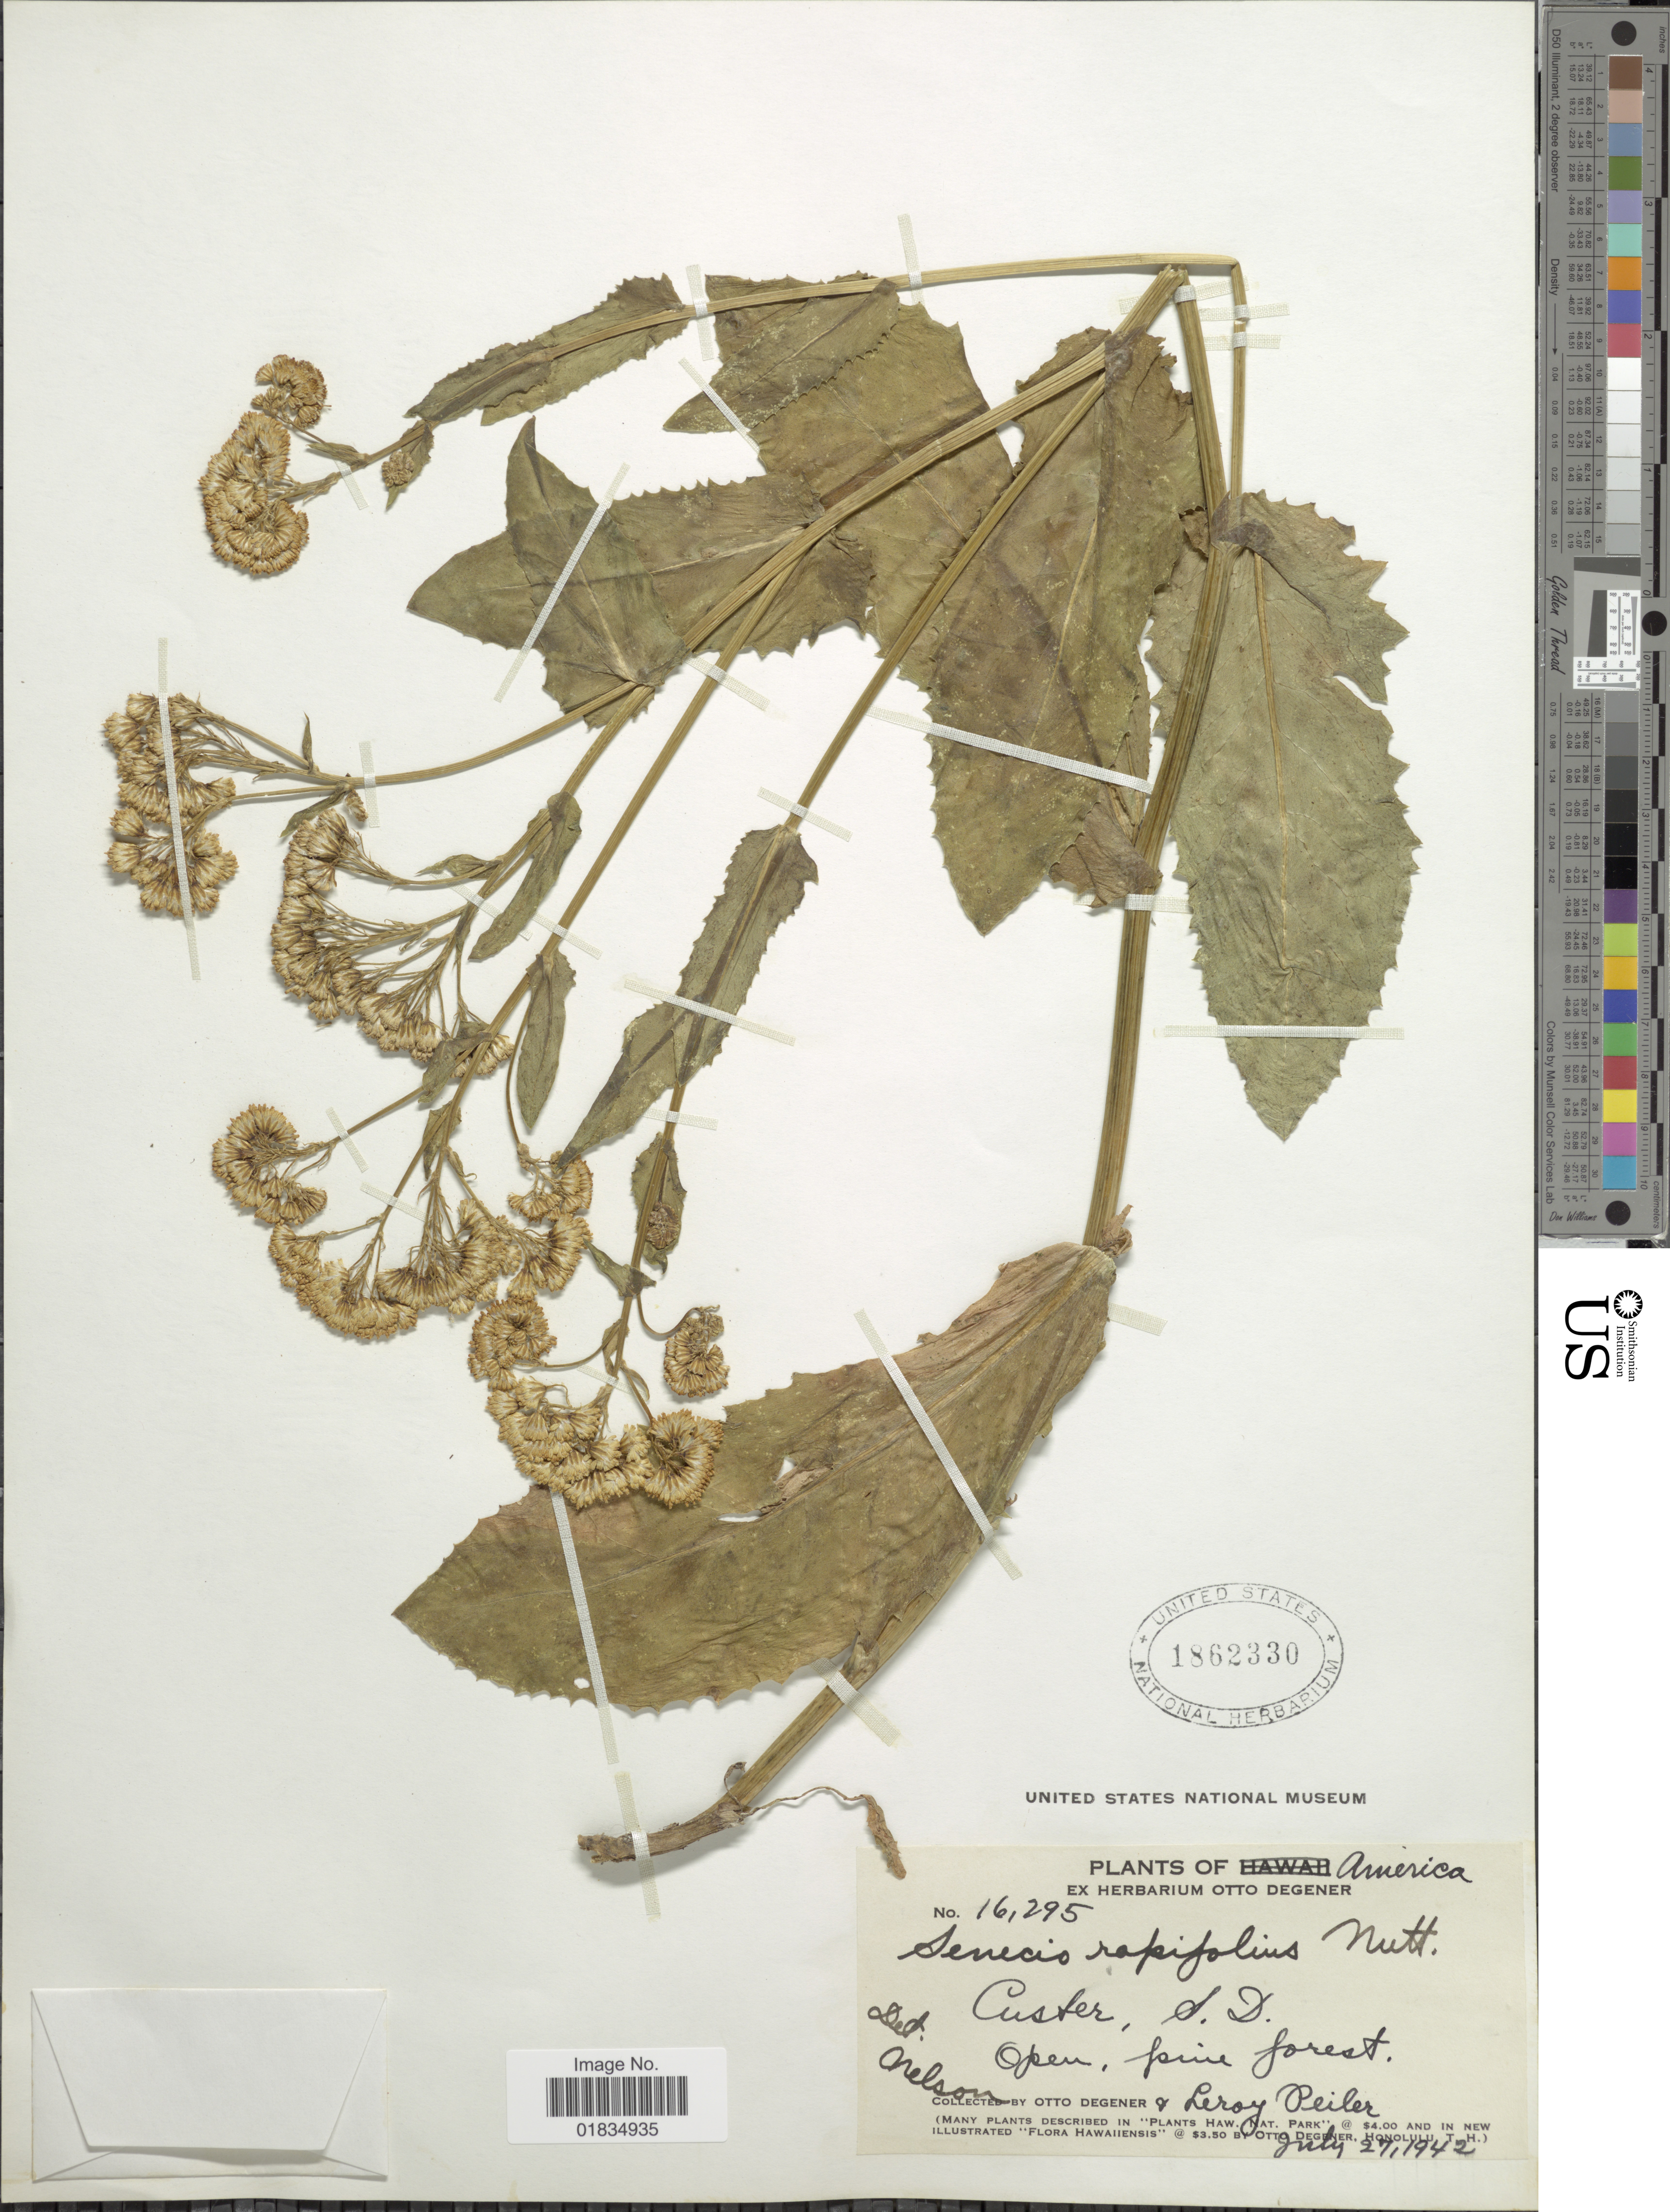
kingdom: Plantae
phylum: Tracheophyta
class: Magnoliopsida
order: Asterales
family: Asteraceae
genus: Senecio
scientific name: Senecio rapifolius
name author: Nutt.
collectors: O. Degener & L. Peiler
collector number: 16295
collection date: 1942-07-27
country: United States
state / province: South Dakota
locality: Custer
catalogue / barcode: US 1862330